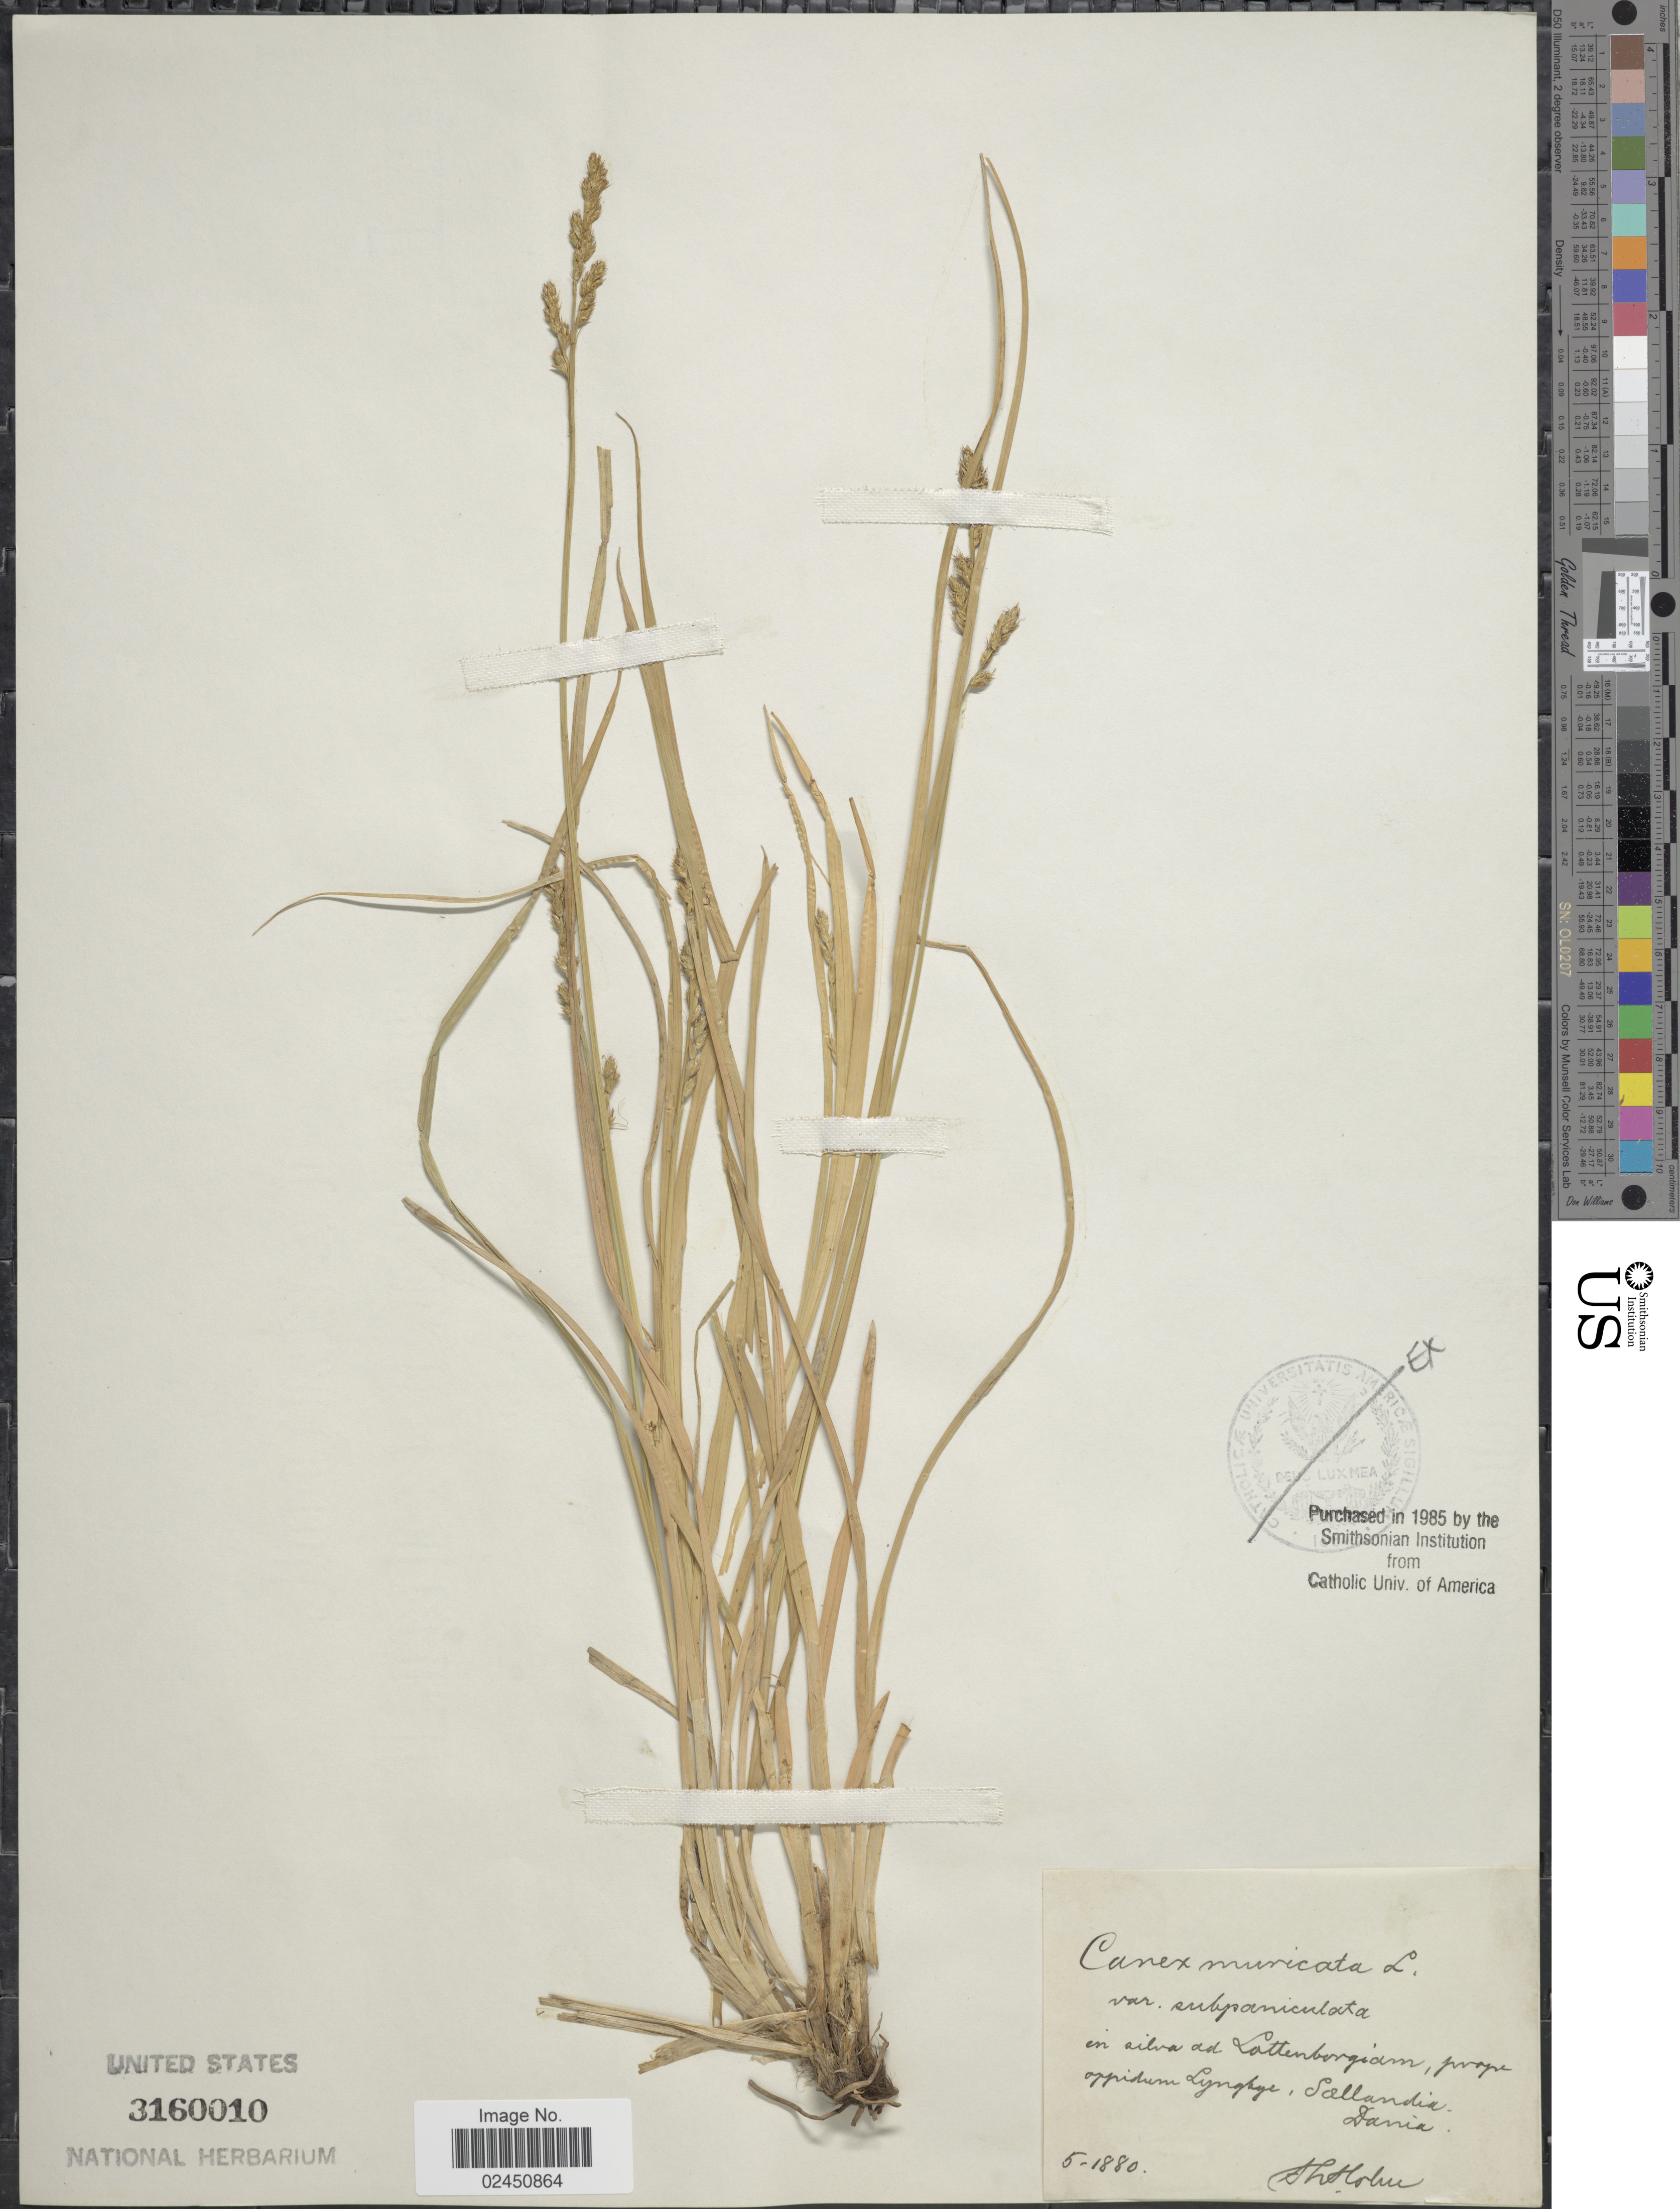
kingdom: Plantae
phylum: Tracheophyta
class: Liliopsida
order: Poales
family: Cyperaceae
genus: Carex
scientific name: Carex muricata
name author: L.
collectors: S. H. Holm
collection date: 1880-05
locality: Ad Lattenbergiam, prope oppidum Lyngbye, Sallandia, Dania [interpreted]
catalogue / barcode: US 3160010